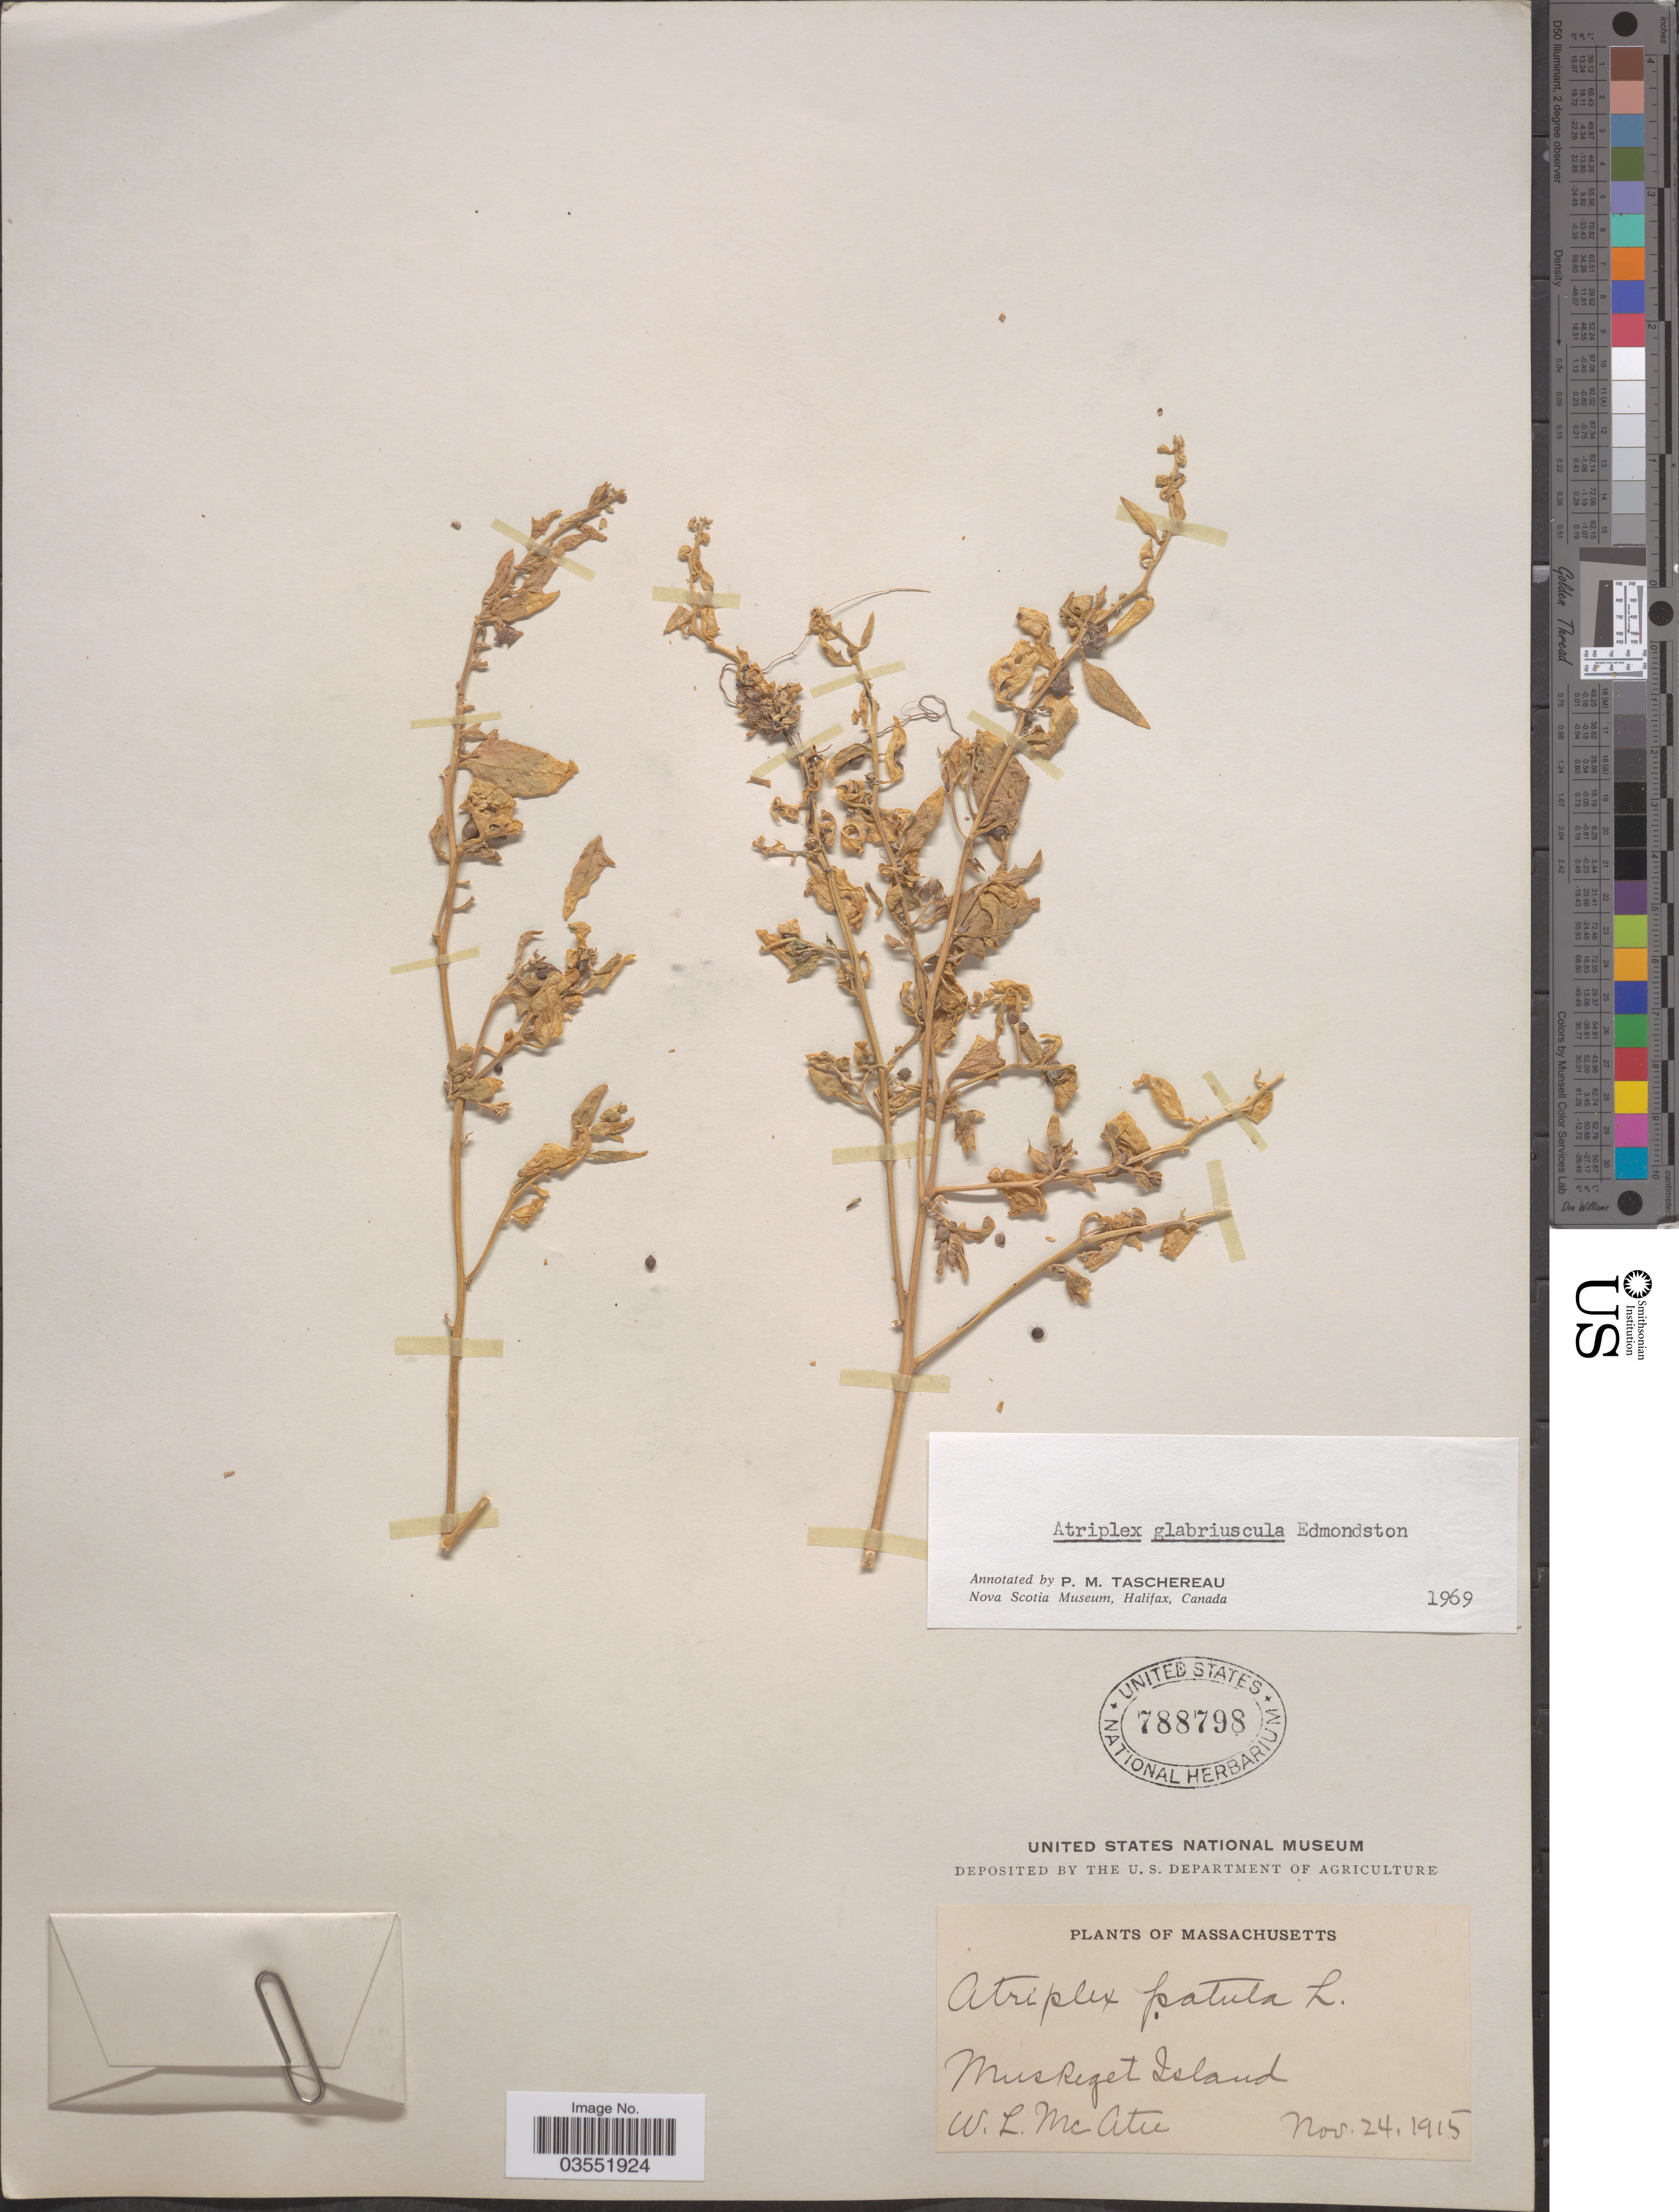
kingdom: Plantae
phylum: Tracheophyta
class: Magnoliopsida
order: Caryophyllales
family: Amaranthaceae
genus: Atriplex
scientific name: Atriplex glabriuscula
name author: Edmondston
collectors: W. McAtee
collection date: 1915-11-24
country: United States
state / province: Massachusetts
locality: Muskeget Island.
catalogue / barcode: US 788798